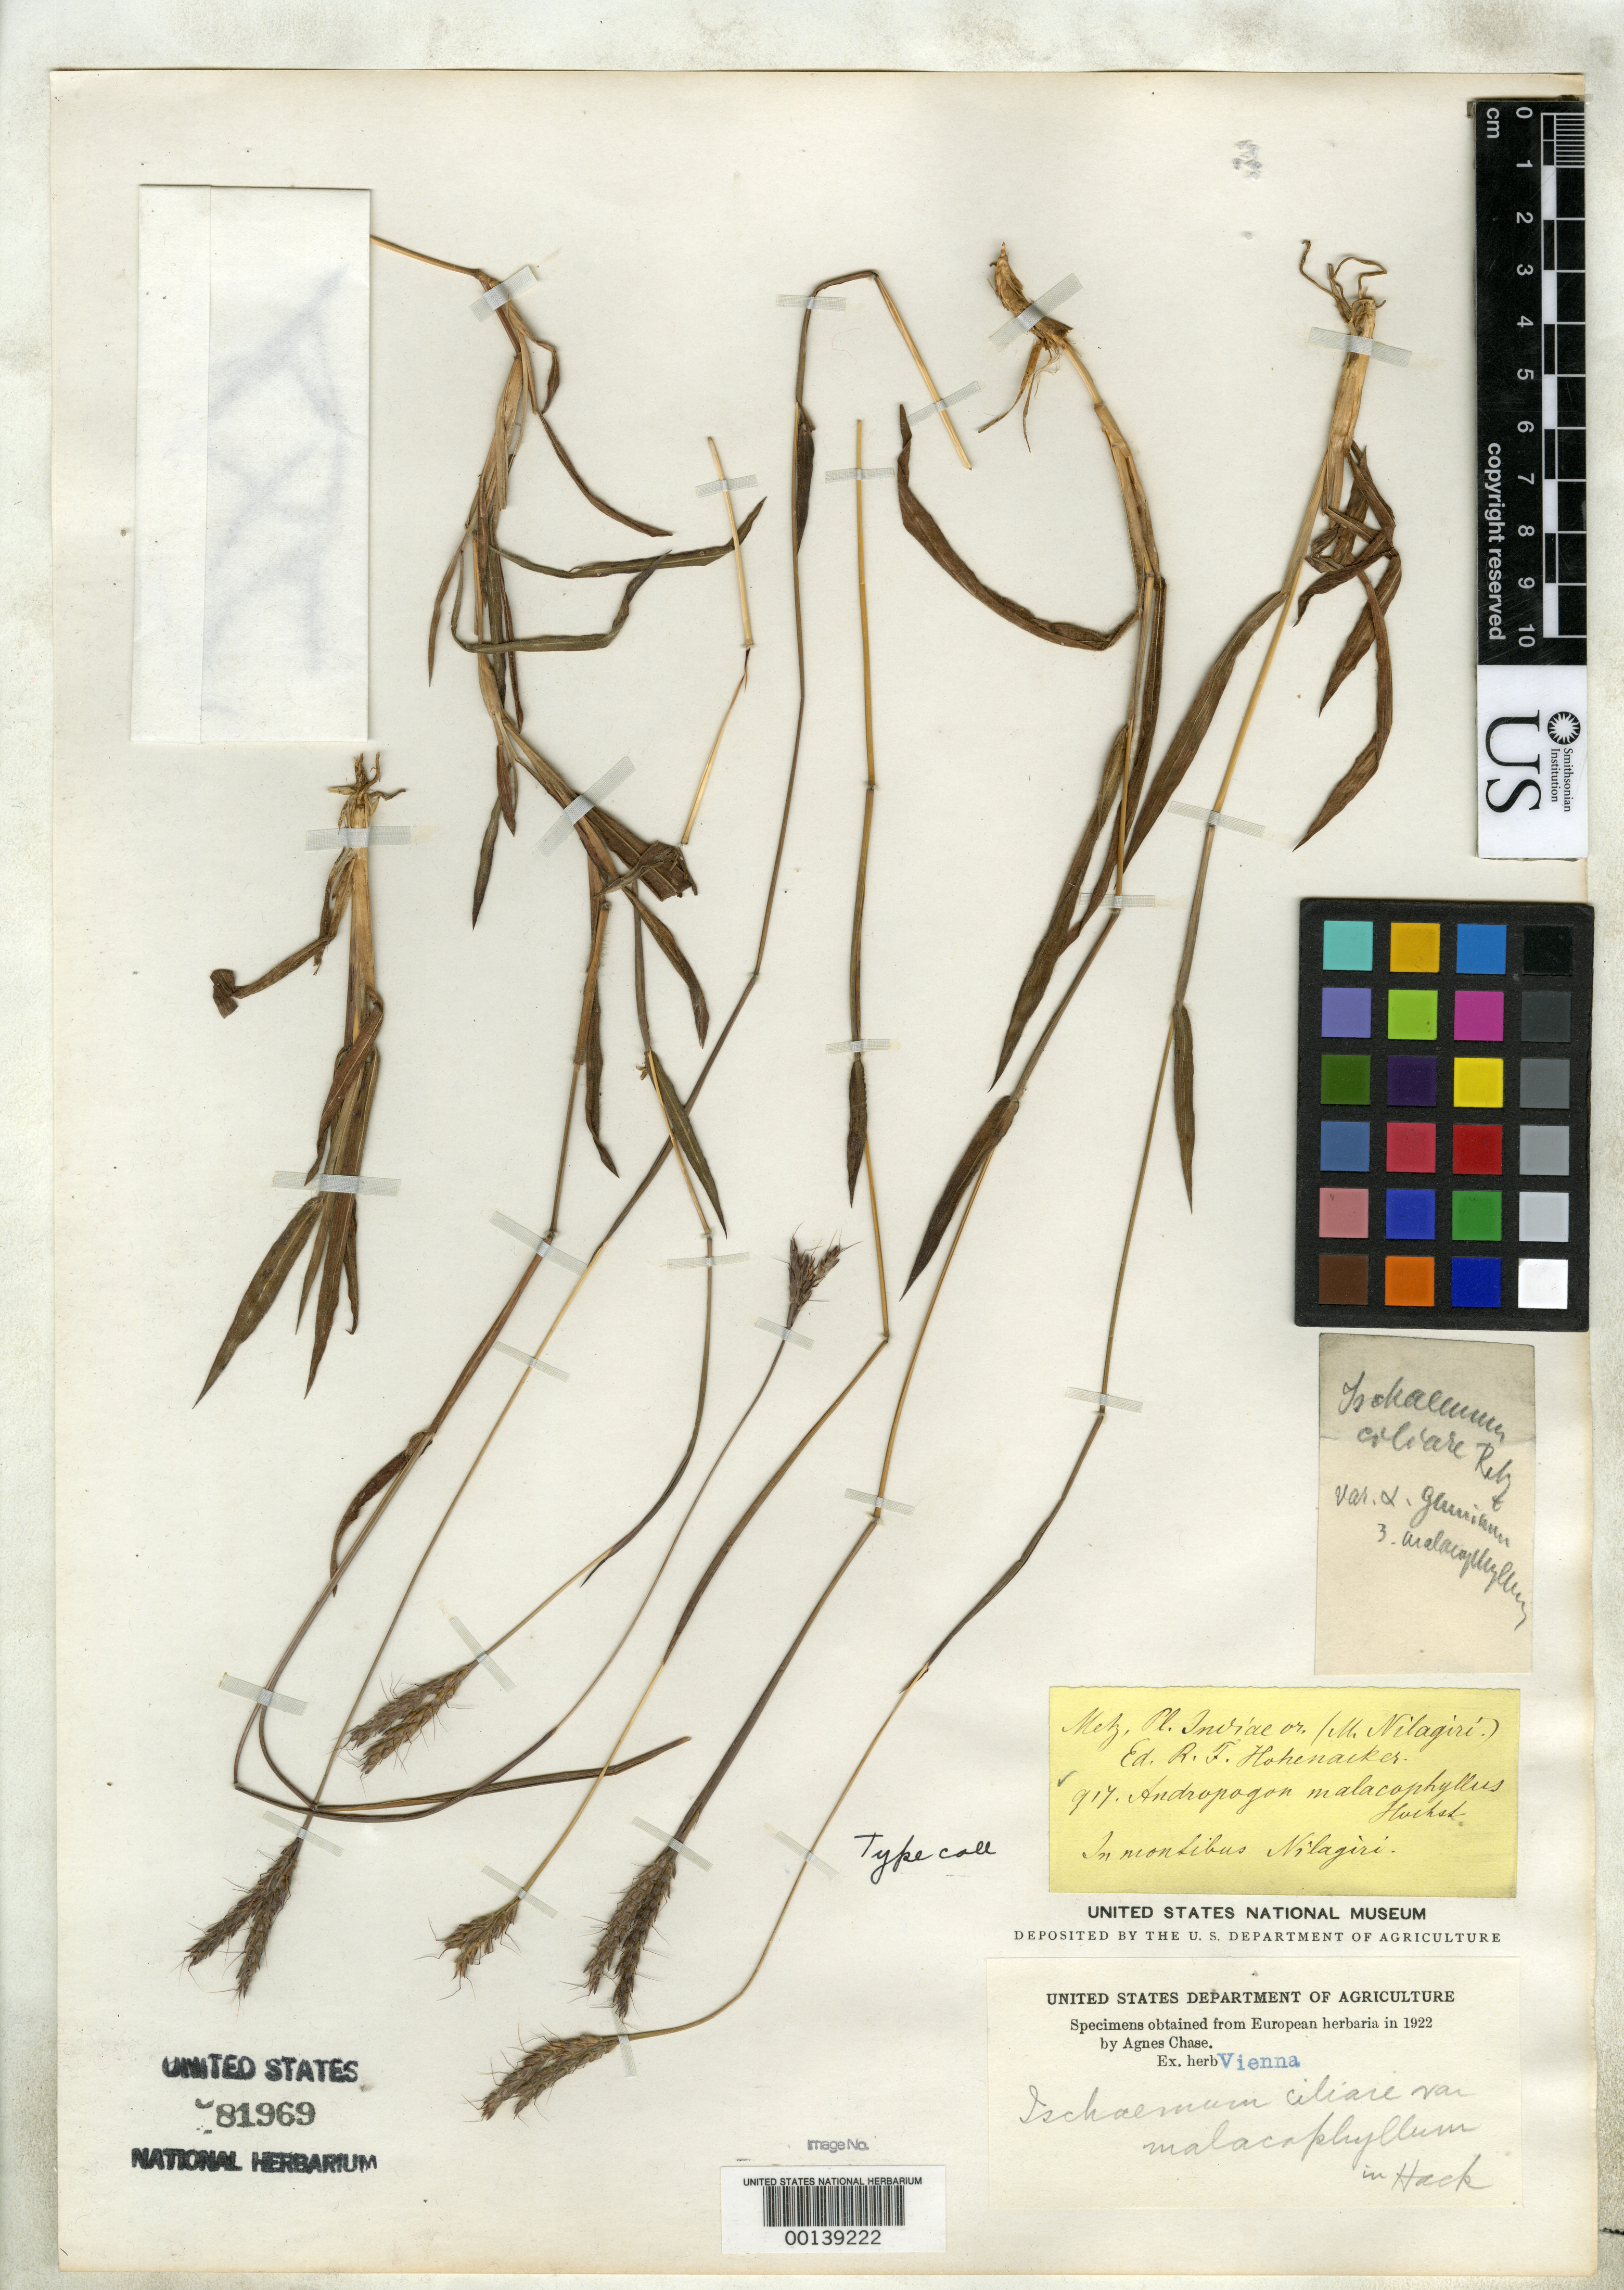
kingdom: Plantae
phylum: Tracheophyta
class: Liliopsida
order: Poales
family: Poaceae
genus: Andropogon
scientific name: Andropogon malacophyllus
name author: Hochst. ex Steud.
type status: Type Collection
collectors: R. F. Hohenacker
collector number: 917 (Hohnkr. Hb. Ind.)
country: India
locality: Montis Nilagiri.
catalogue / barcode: US 81969